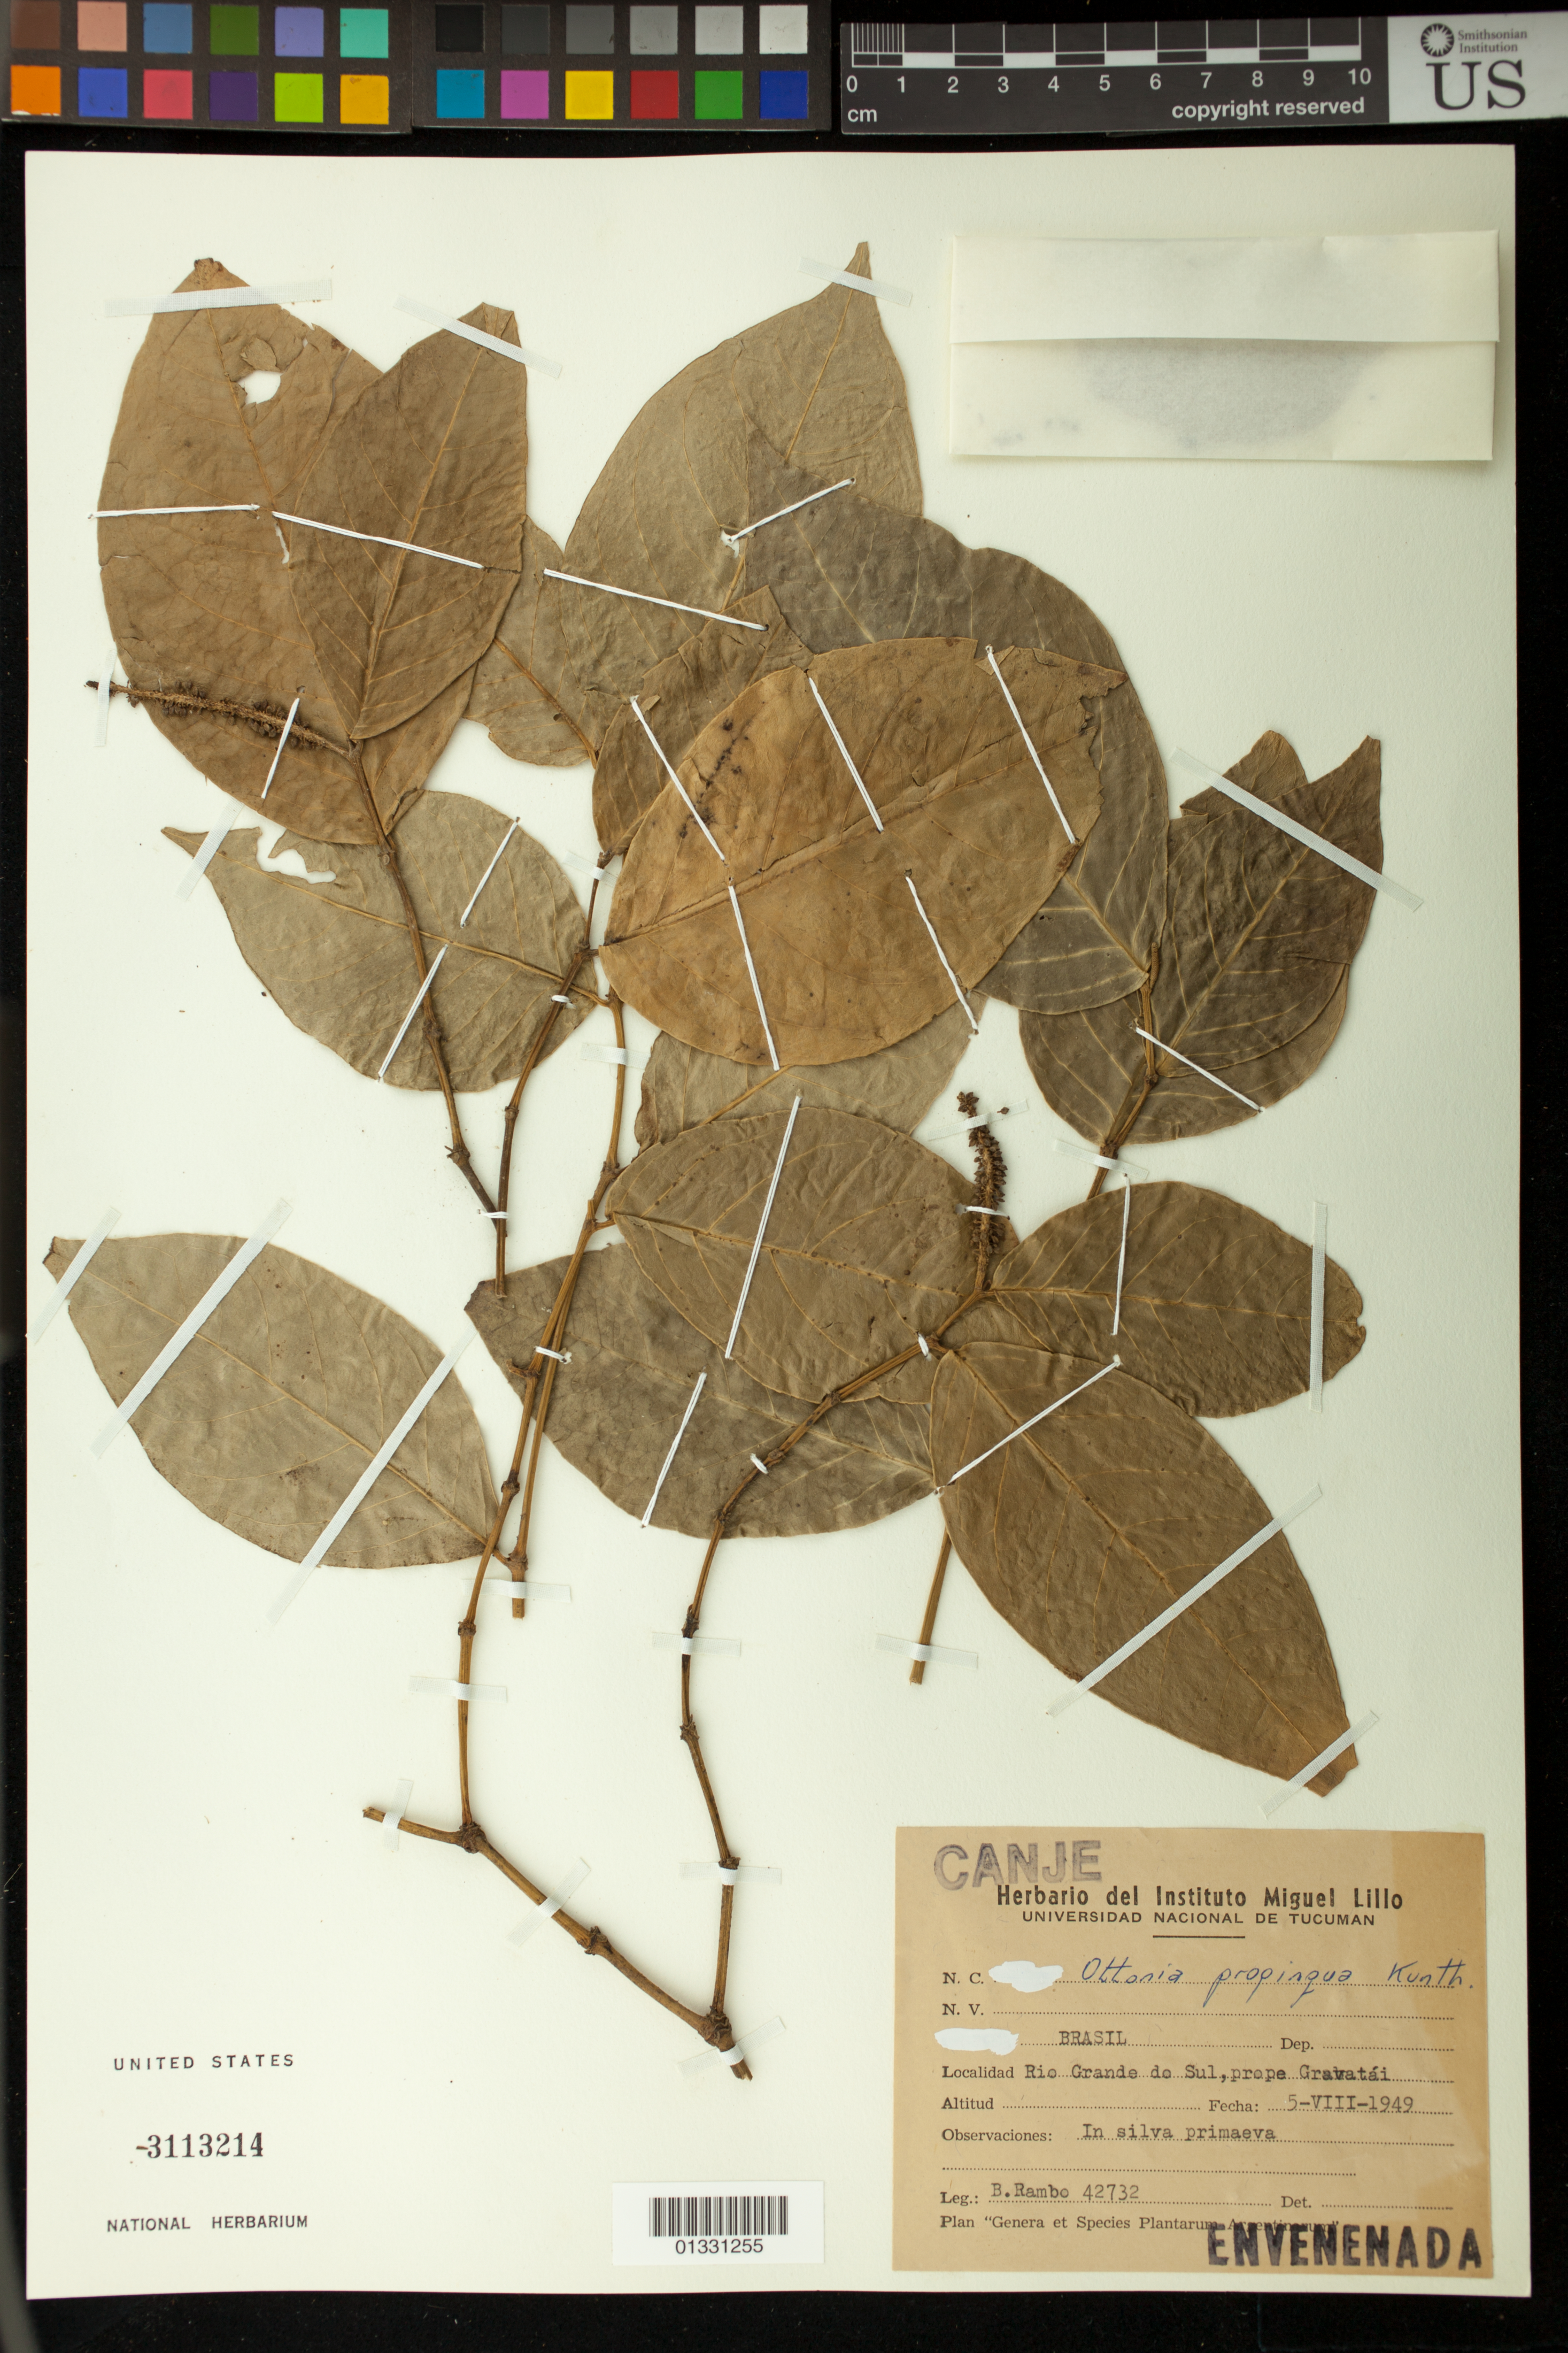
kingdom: Plantae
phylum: Tracheophyta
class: Magnoliopsida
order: Piperales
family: Piperaceae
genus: Piper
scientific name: Piper propinquum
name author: C. DC.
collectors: B. Rambo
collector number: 42732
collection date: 1949-08-05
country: Brazil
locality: Prope Gravatai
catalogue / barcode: US 3113214